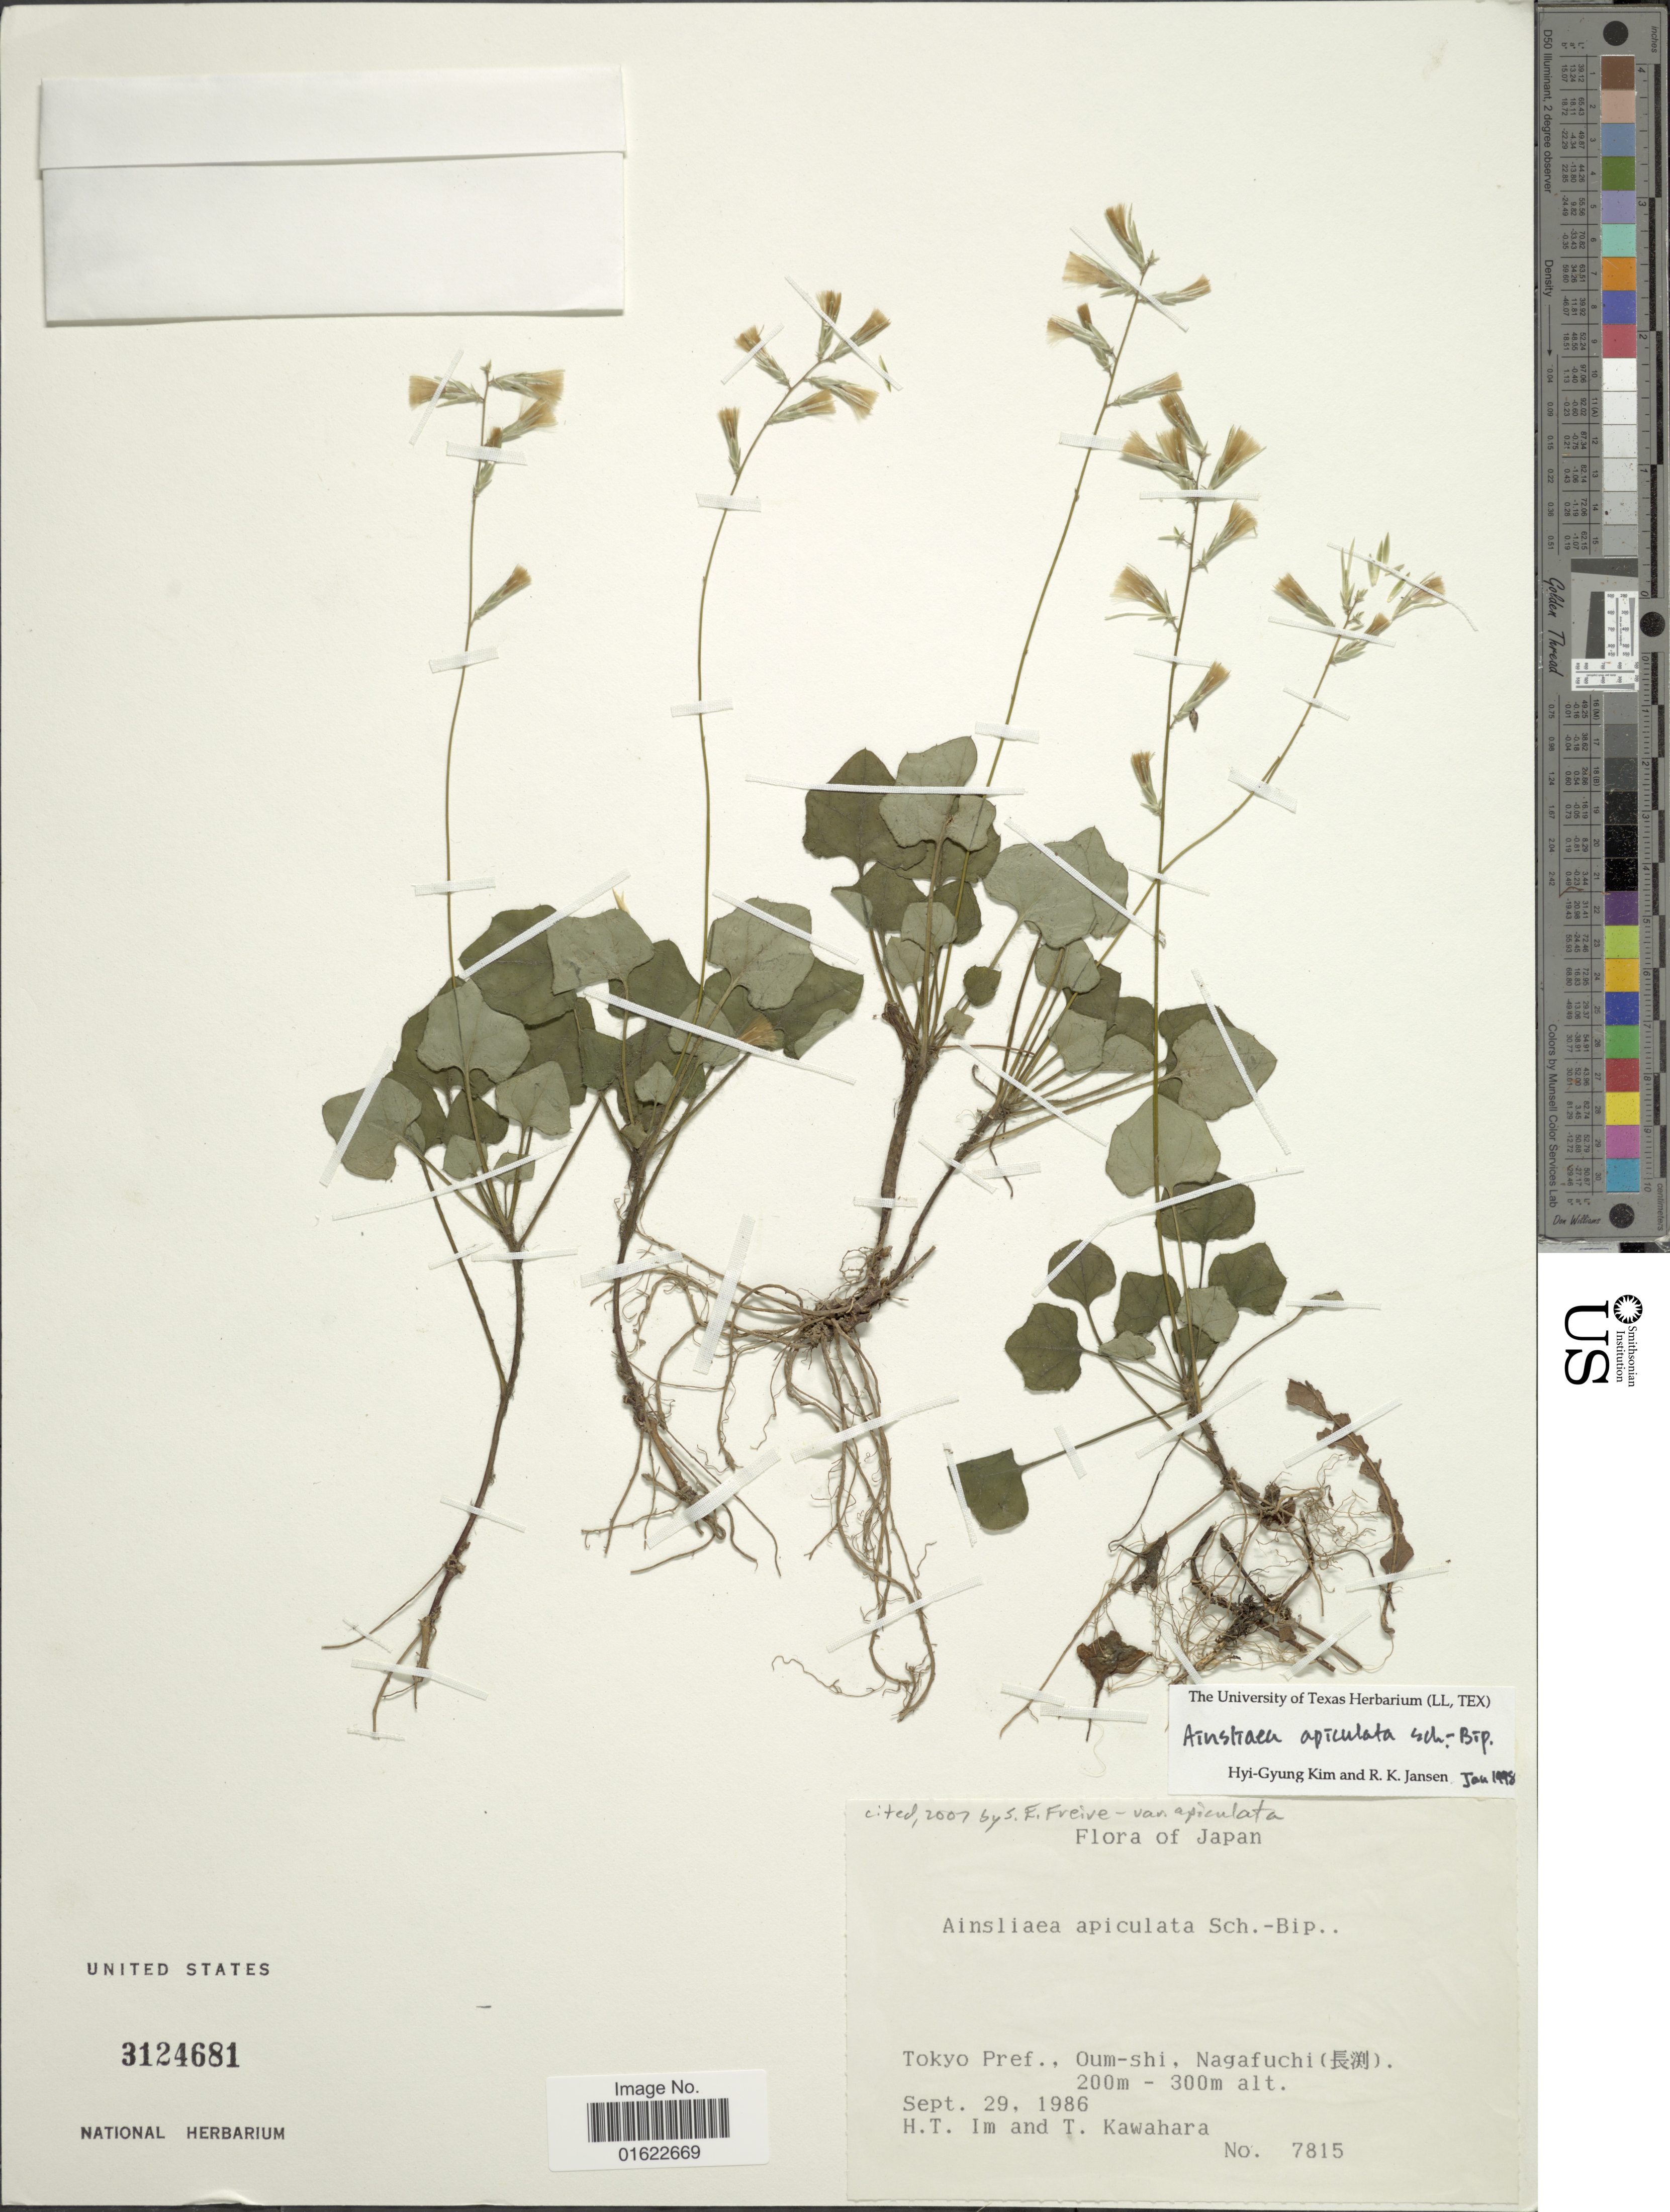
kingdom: Plantae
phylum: Tracheophyta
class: Magnoliopsida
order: Asterales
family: Asteraceae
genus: Ainsliaea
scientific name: Ainsliaea apiculata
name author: Sch. Bip.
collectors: H. Im & T. Kawahara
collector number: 7815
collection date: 1986-09-29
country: Japan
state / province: Tokyo, Federal City of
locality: Oum-shi, Nagafuchi (X)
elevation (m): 200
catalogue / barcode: US 3124681